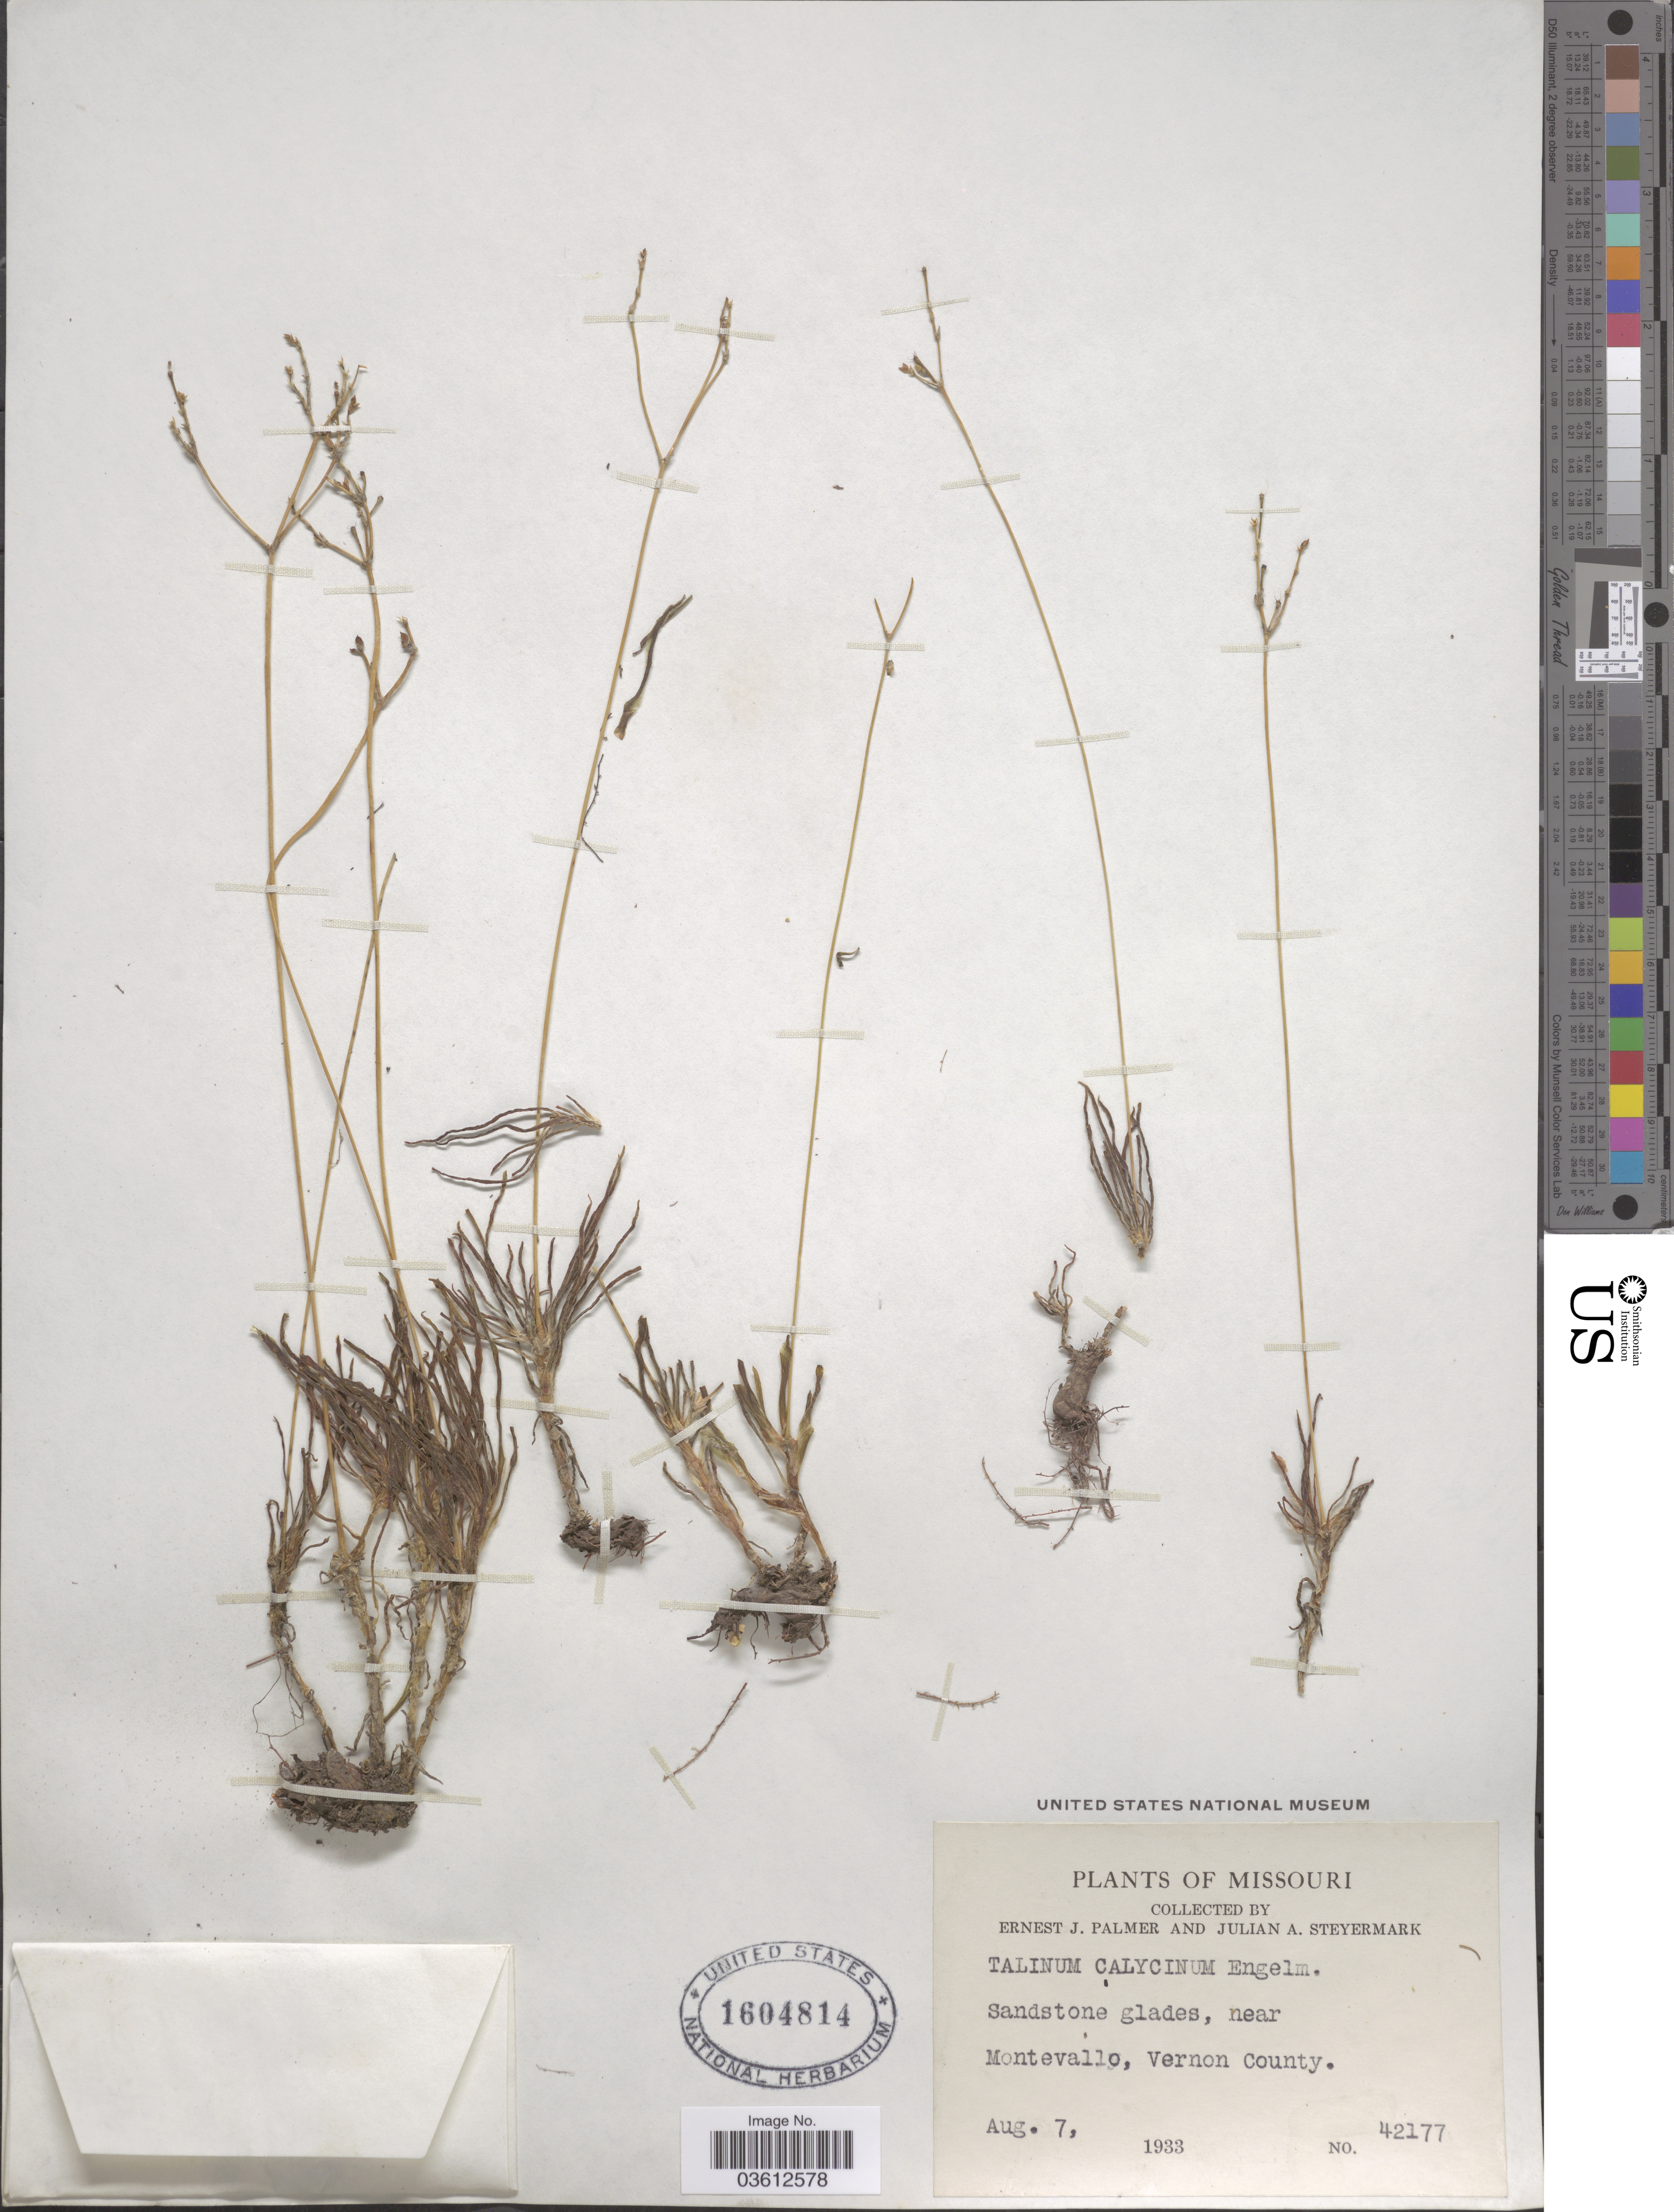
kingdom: Plantae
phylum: Tracheophyta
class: Magnoliopsida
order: Caryophyllales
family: Talinaceae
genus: Talinum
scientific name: Talinum calycinum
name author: Engelm.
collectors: E. J. Palmer & J. Steyermark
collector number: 42177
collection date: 1933-08-07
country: United States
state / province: Missouri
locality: Near Montevallo, Vernon County.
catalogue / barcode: US 1604814